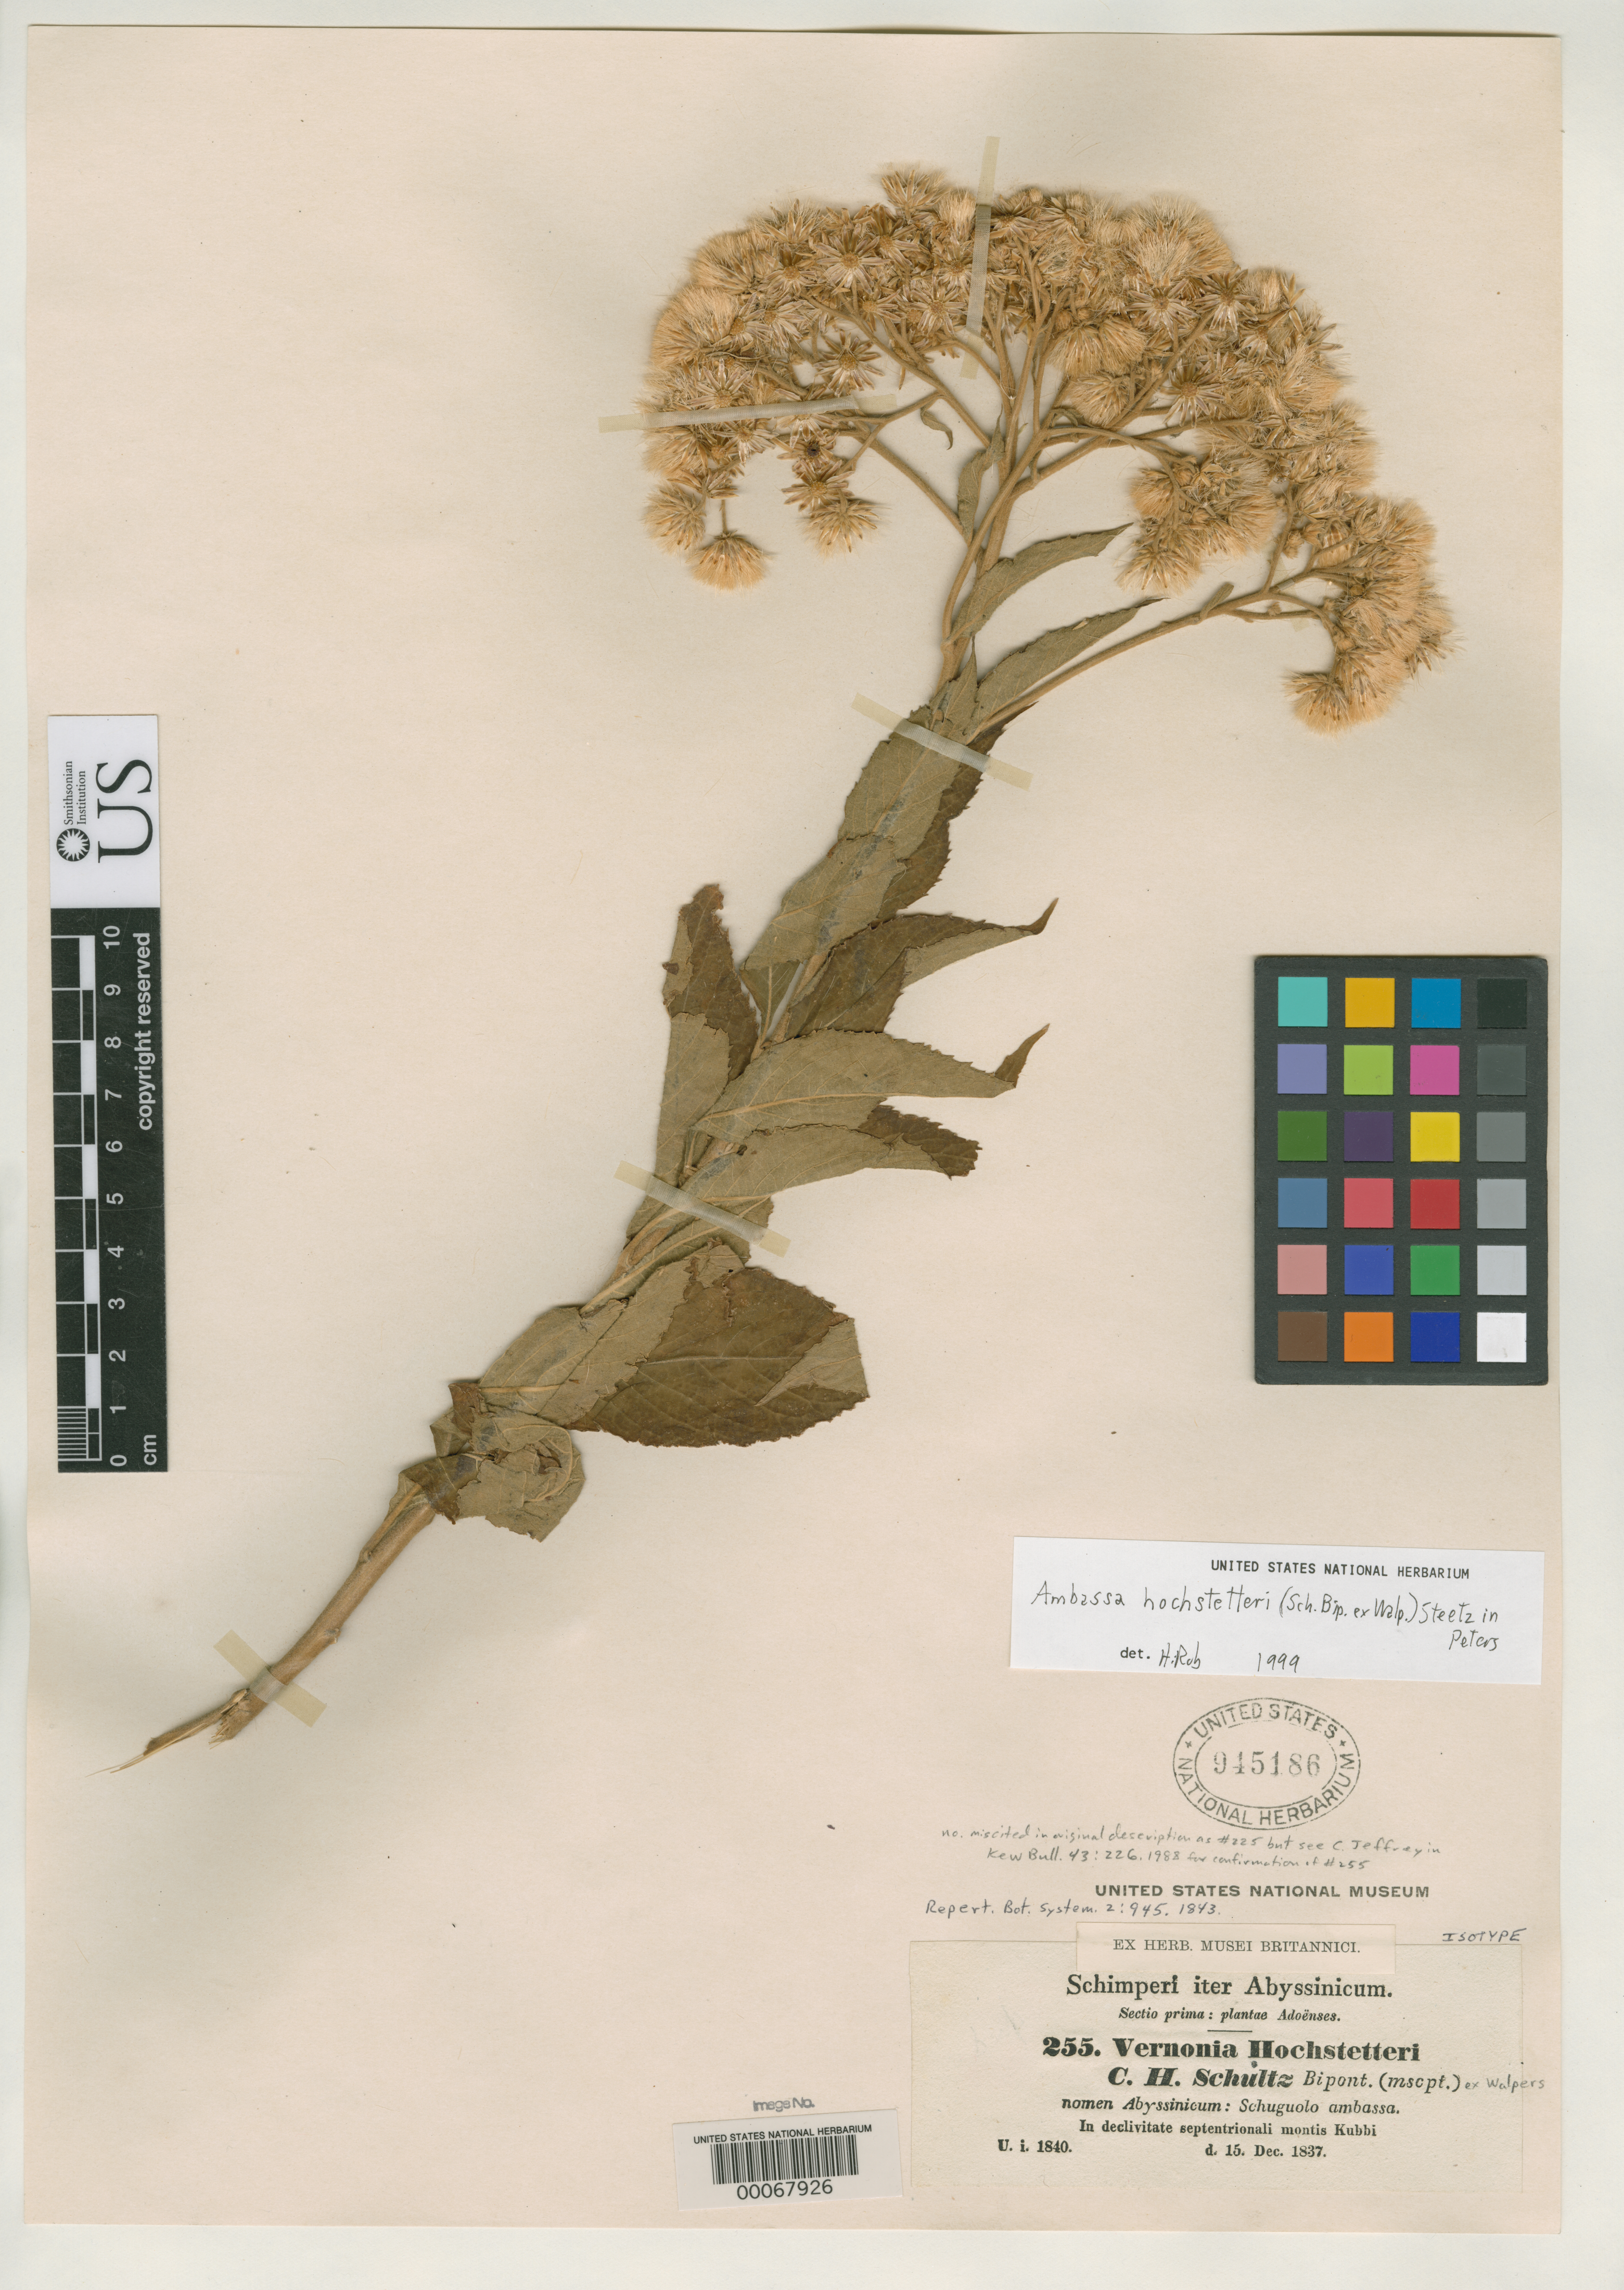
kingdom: Plantae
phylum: Tracheophyta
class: Magnoliopsida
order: Asterales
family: Asteraceae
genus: Vernonia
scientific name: Vernonia hochstetteri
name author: Sch. Bip. ex Walpers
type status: Type Collection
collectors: G. W. Schimper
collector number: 255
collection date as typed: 15 Dec 1837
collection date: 1837-12-15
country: Ethiopia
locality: In declivitate septentrionali montis Kubbi.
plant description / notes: Collection number (mis) cited as "225" in protologue (cited correctly as 255 in 2 previous nom. nud. publications); see C. Jeffrey, Kew Bull. 43: 226 (1988)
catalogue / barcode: US 945186